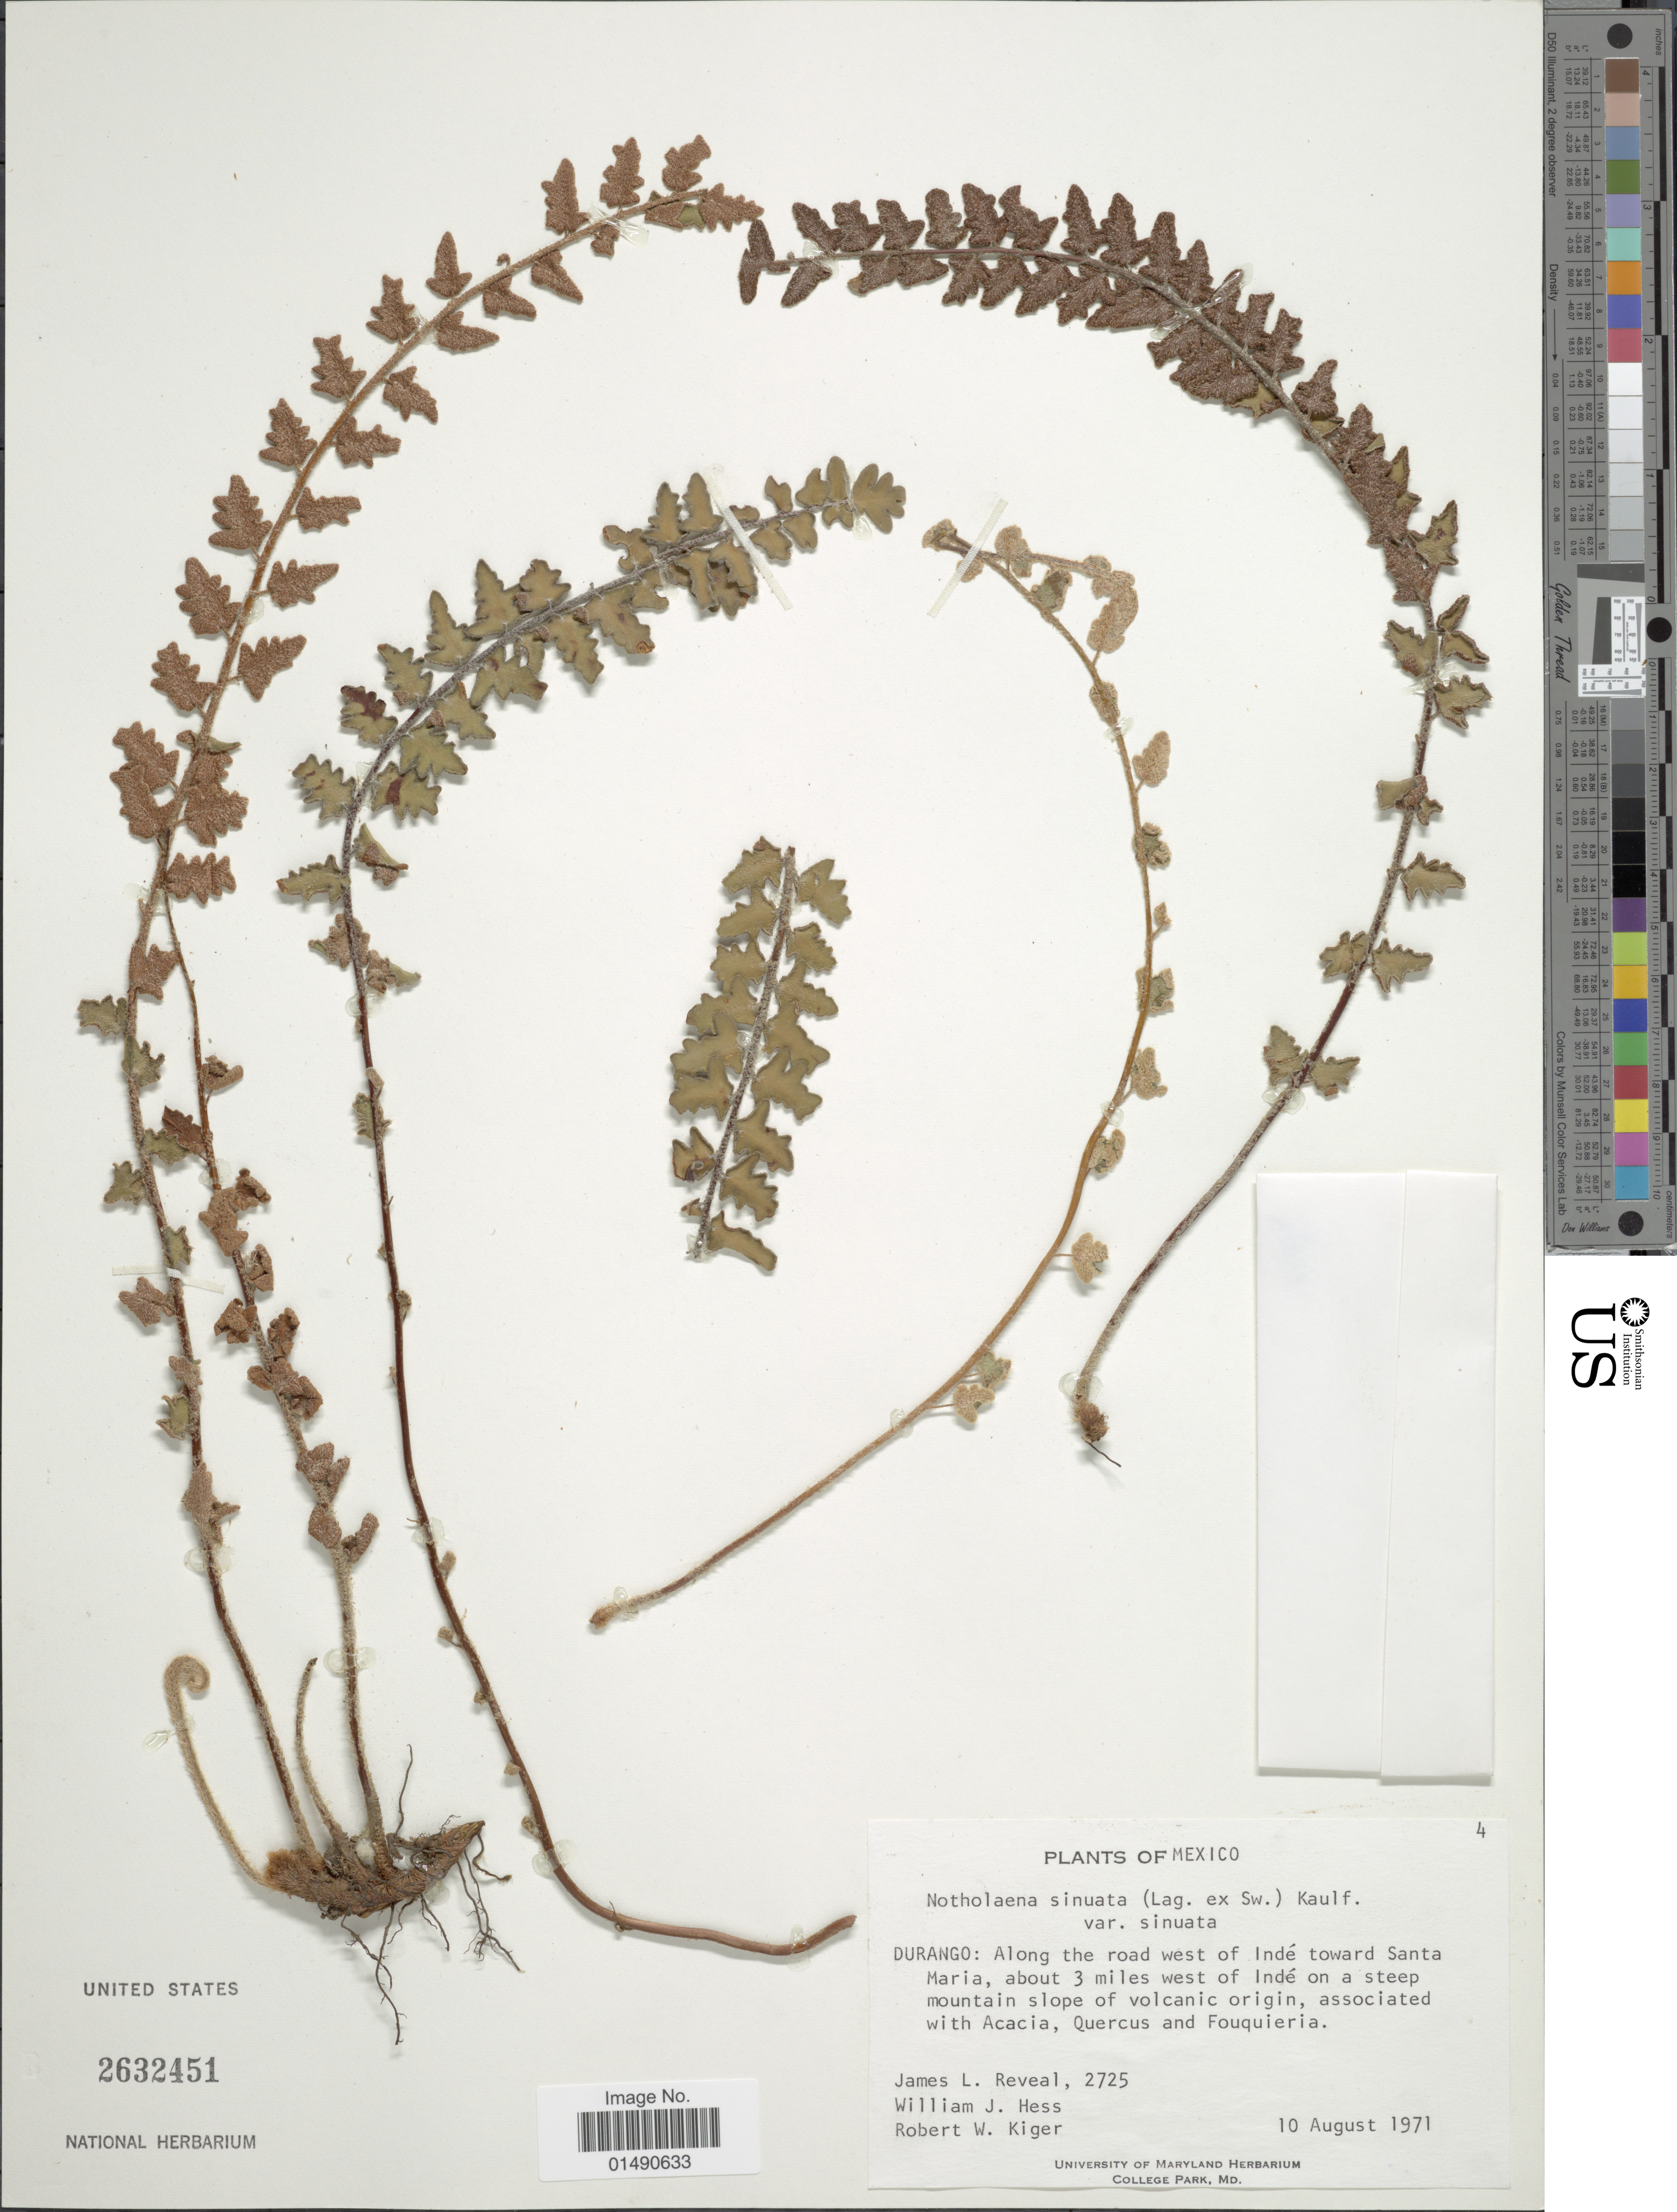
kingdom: Plantae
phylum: Tracheophyta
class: Polypodiopsida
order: Polypodiales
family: Pteridaceae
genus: Astrolepis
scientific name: Astrolepis sinuata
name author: (Lag. ex Sw.) D.M. Benham & Windham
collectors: J. L. Reveal, W. Hess & R. Kiger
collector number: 2725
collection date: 1971-08-10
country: Mexico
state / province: Durango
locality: Along the road west of Indé towards Santa Maria, about 3 miles west of Indé on a steep mountain slope of volcanic origin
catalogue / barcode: US 2632451